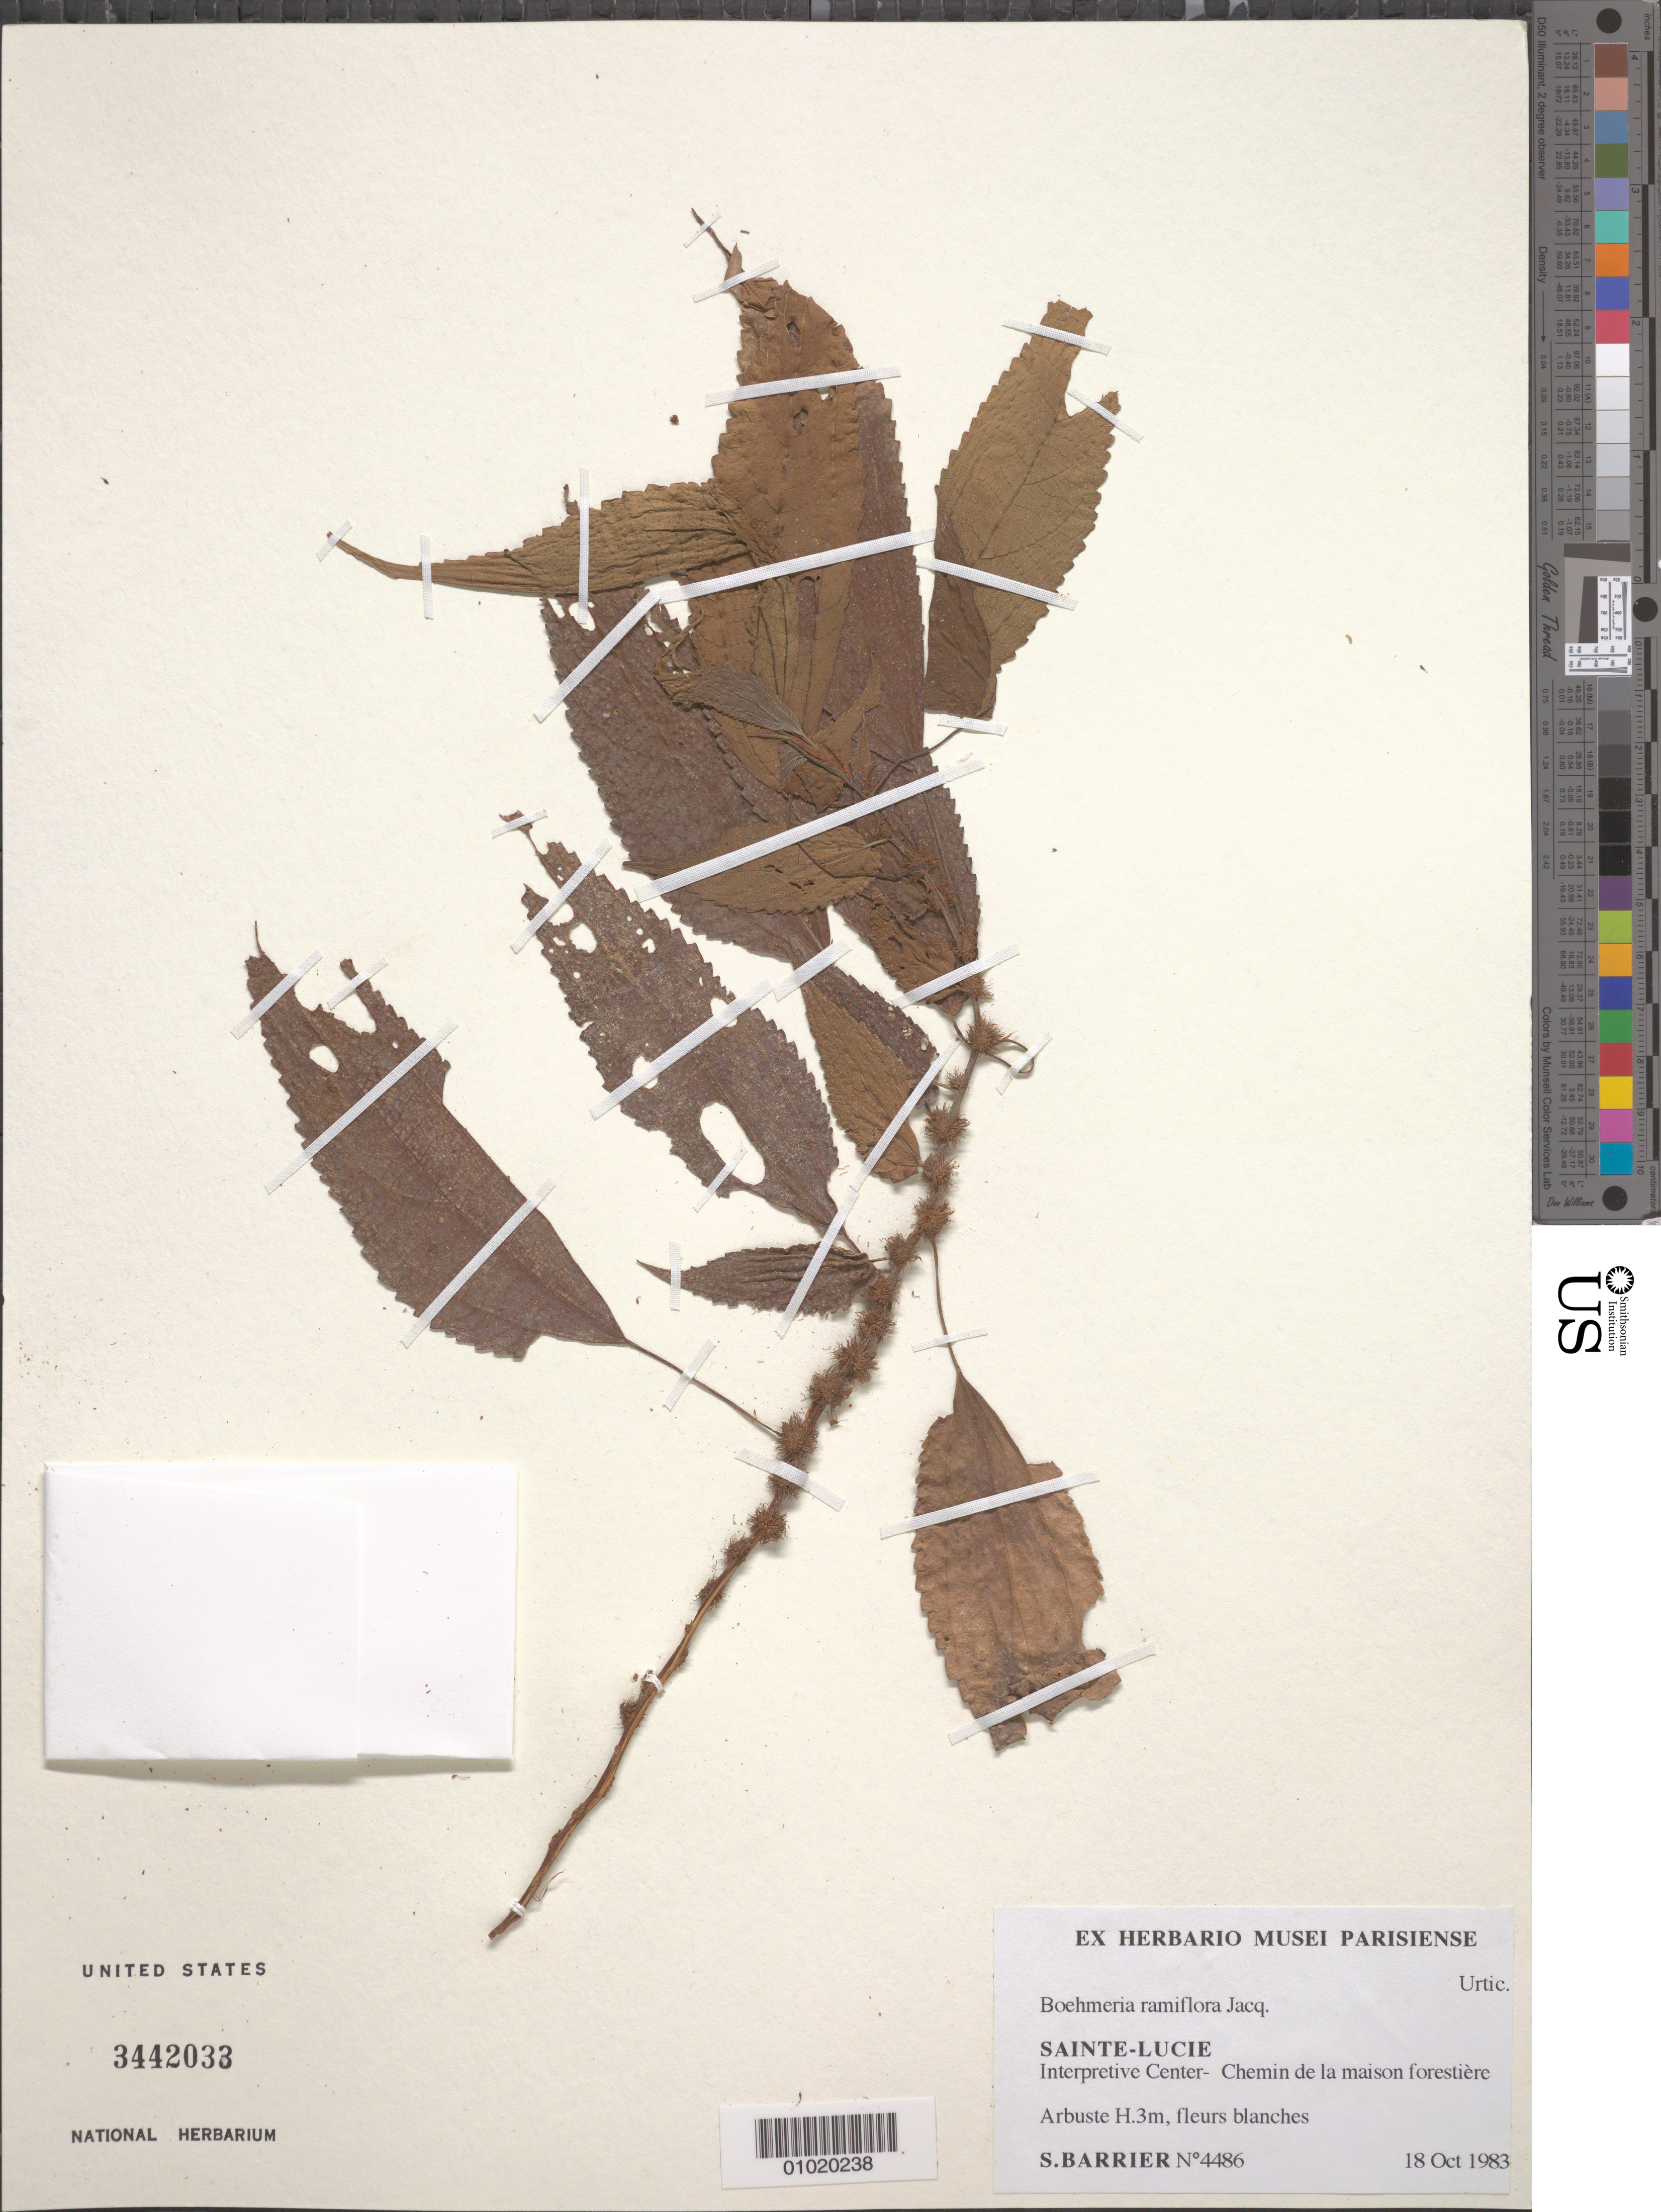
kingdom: Plantae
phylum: Tracheophyta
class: Magnoliopsida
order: Rosales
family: Urticaceae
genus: Boehmeria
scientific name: Boehmeria ramiflora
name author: Jacq.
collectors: S. Barrier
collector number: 4486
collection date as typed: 18 Oct 1983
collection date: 1983-10-18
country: St. Lucia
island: St. Lucia I.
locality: Interpretive Center-Chemin de la maison foresiere (Path of the forest house).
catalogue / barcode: US 3442033